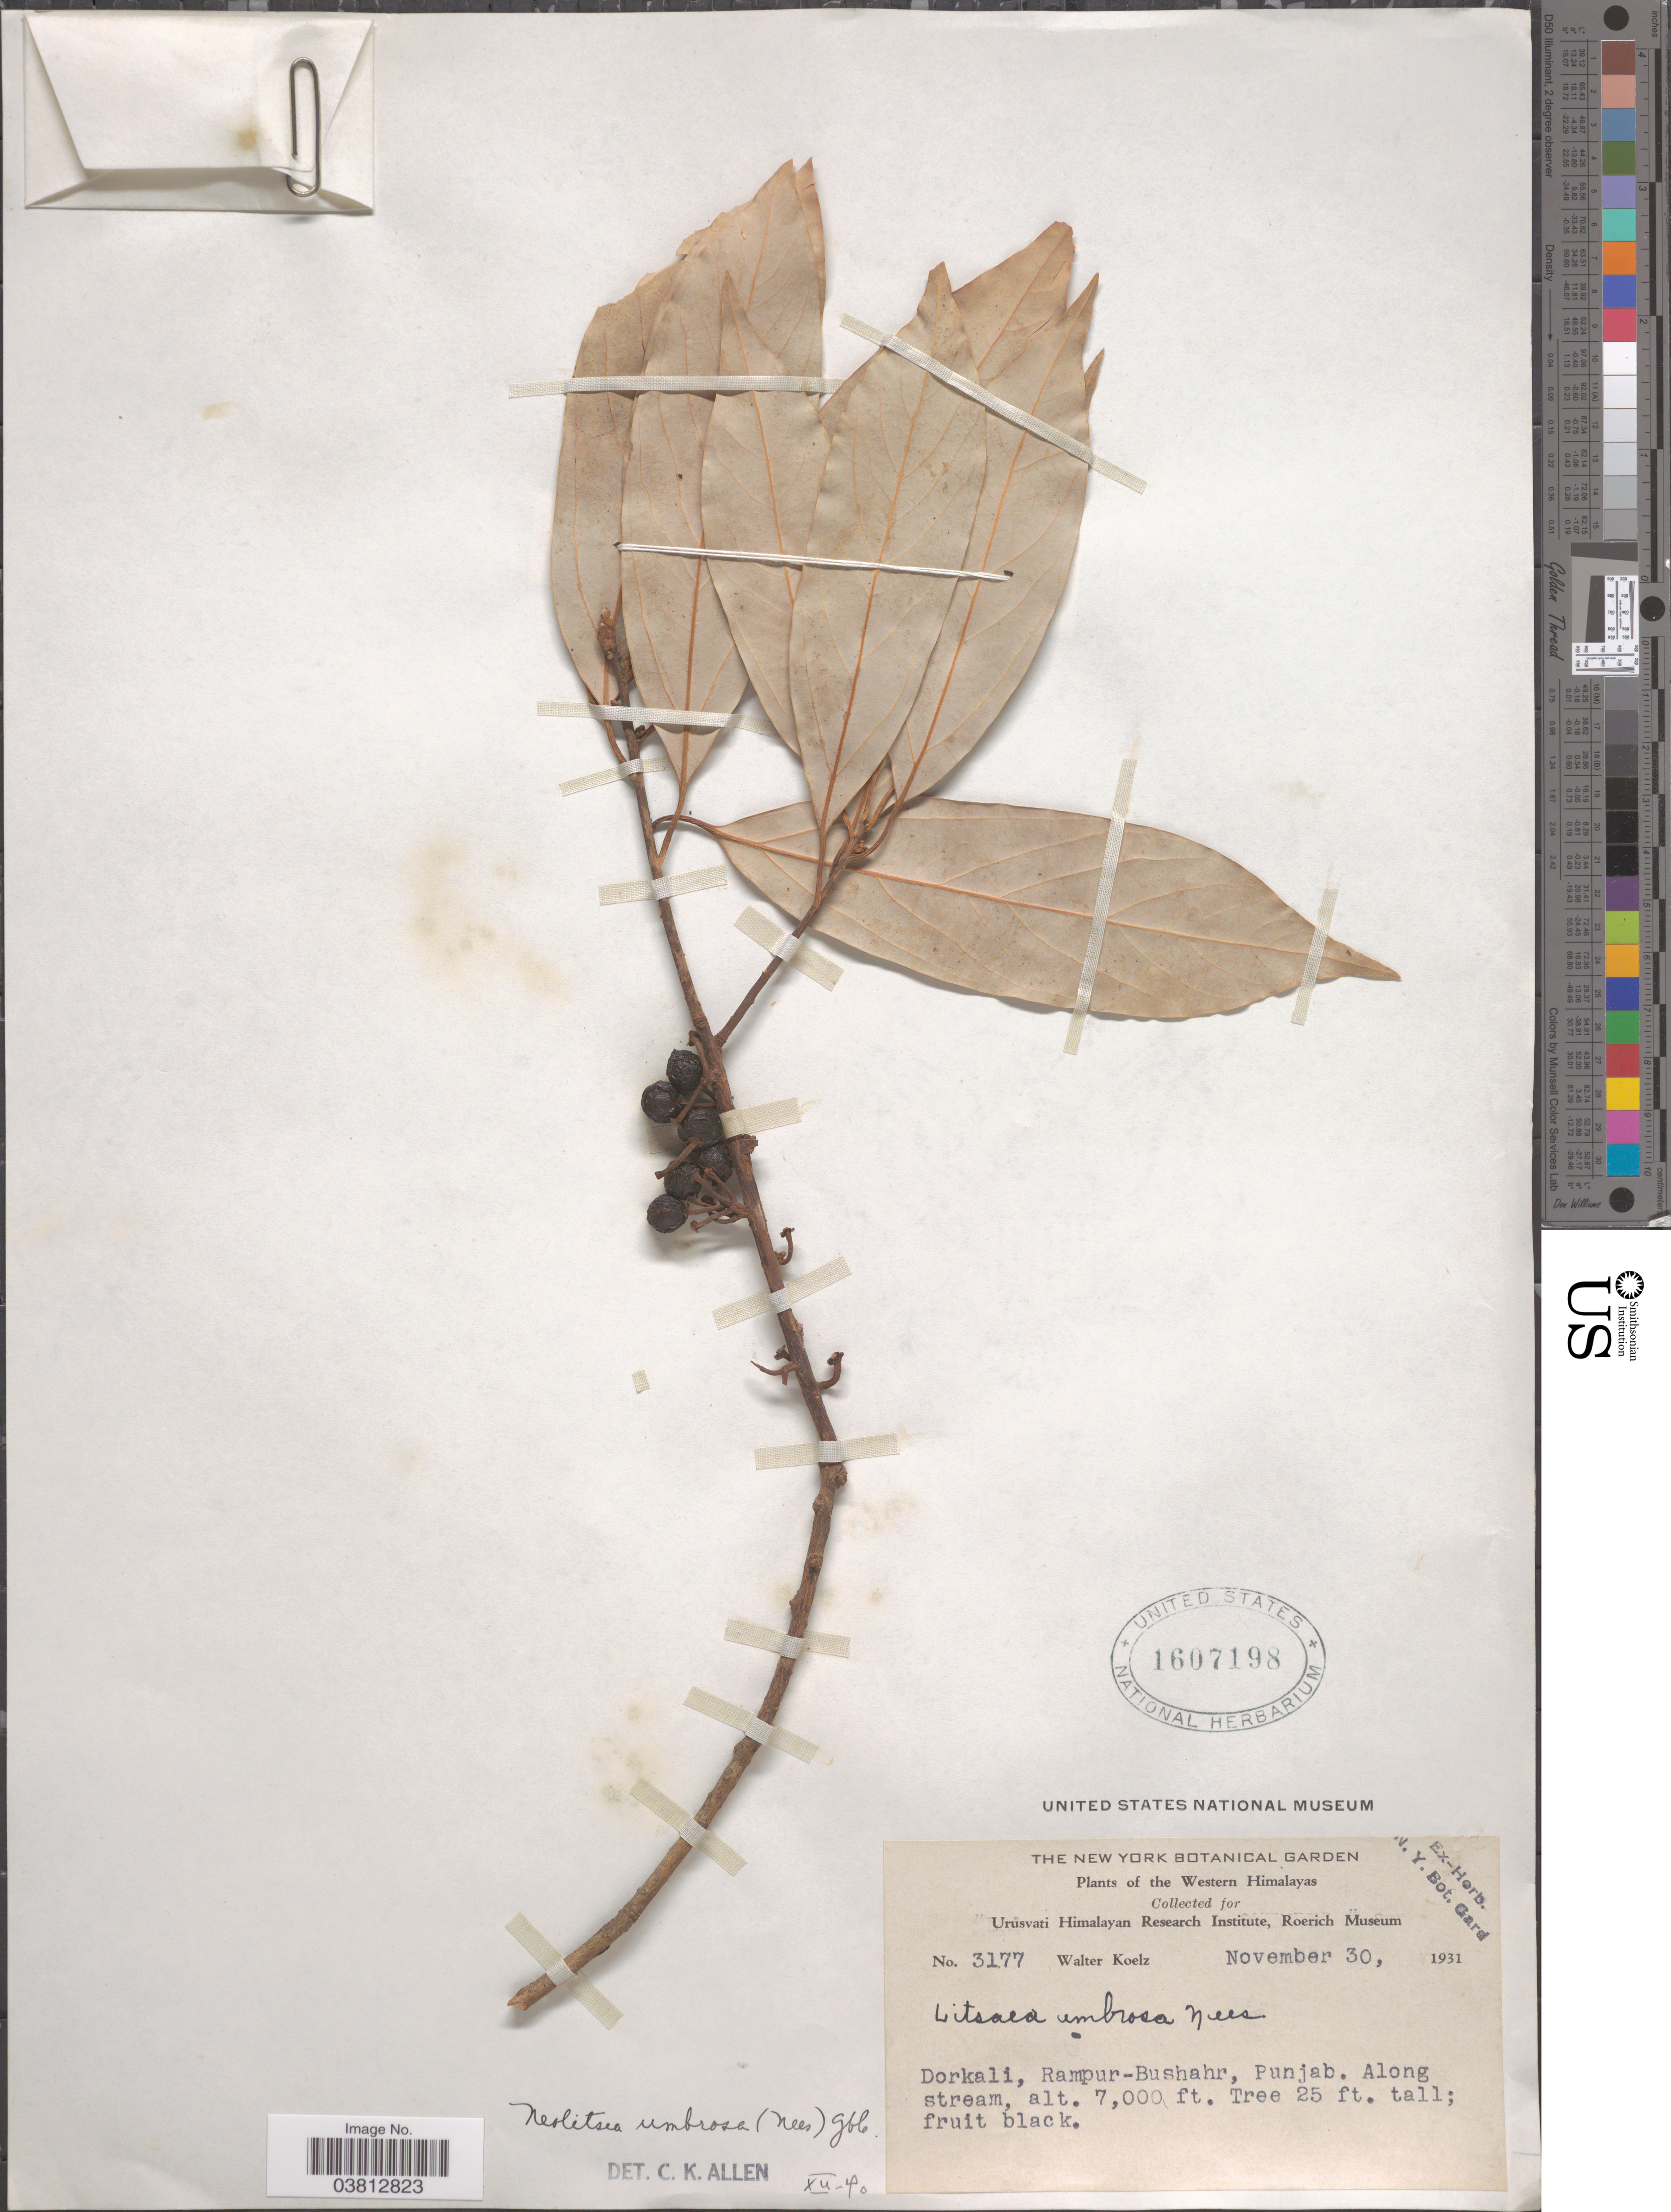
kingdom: Plantae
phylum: Tracheophyta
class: Magnoliopsida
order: Laurales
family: Lauraceae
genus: Neolitsea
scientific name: Neolitsea umbrosa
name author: (Nees) Gamble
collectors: W. N. Koelz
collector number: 3177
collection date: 1931-11-30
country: India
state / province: Punjab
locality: Western Himalayas. Dorkali, Rampur-Bushahr.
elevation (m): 2134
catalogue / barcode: US 1607198